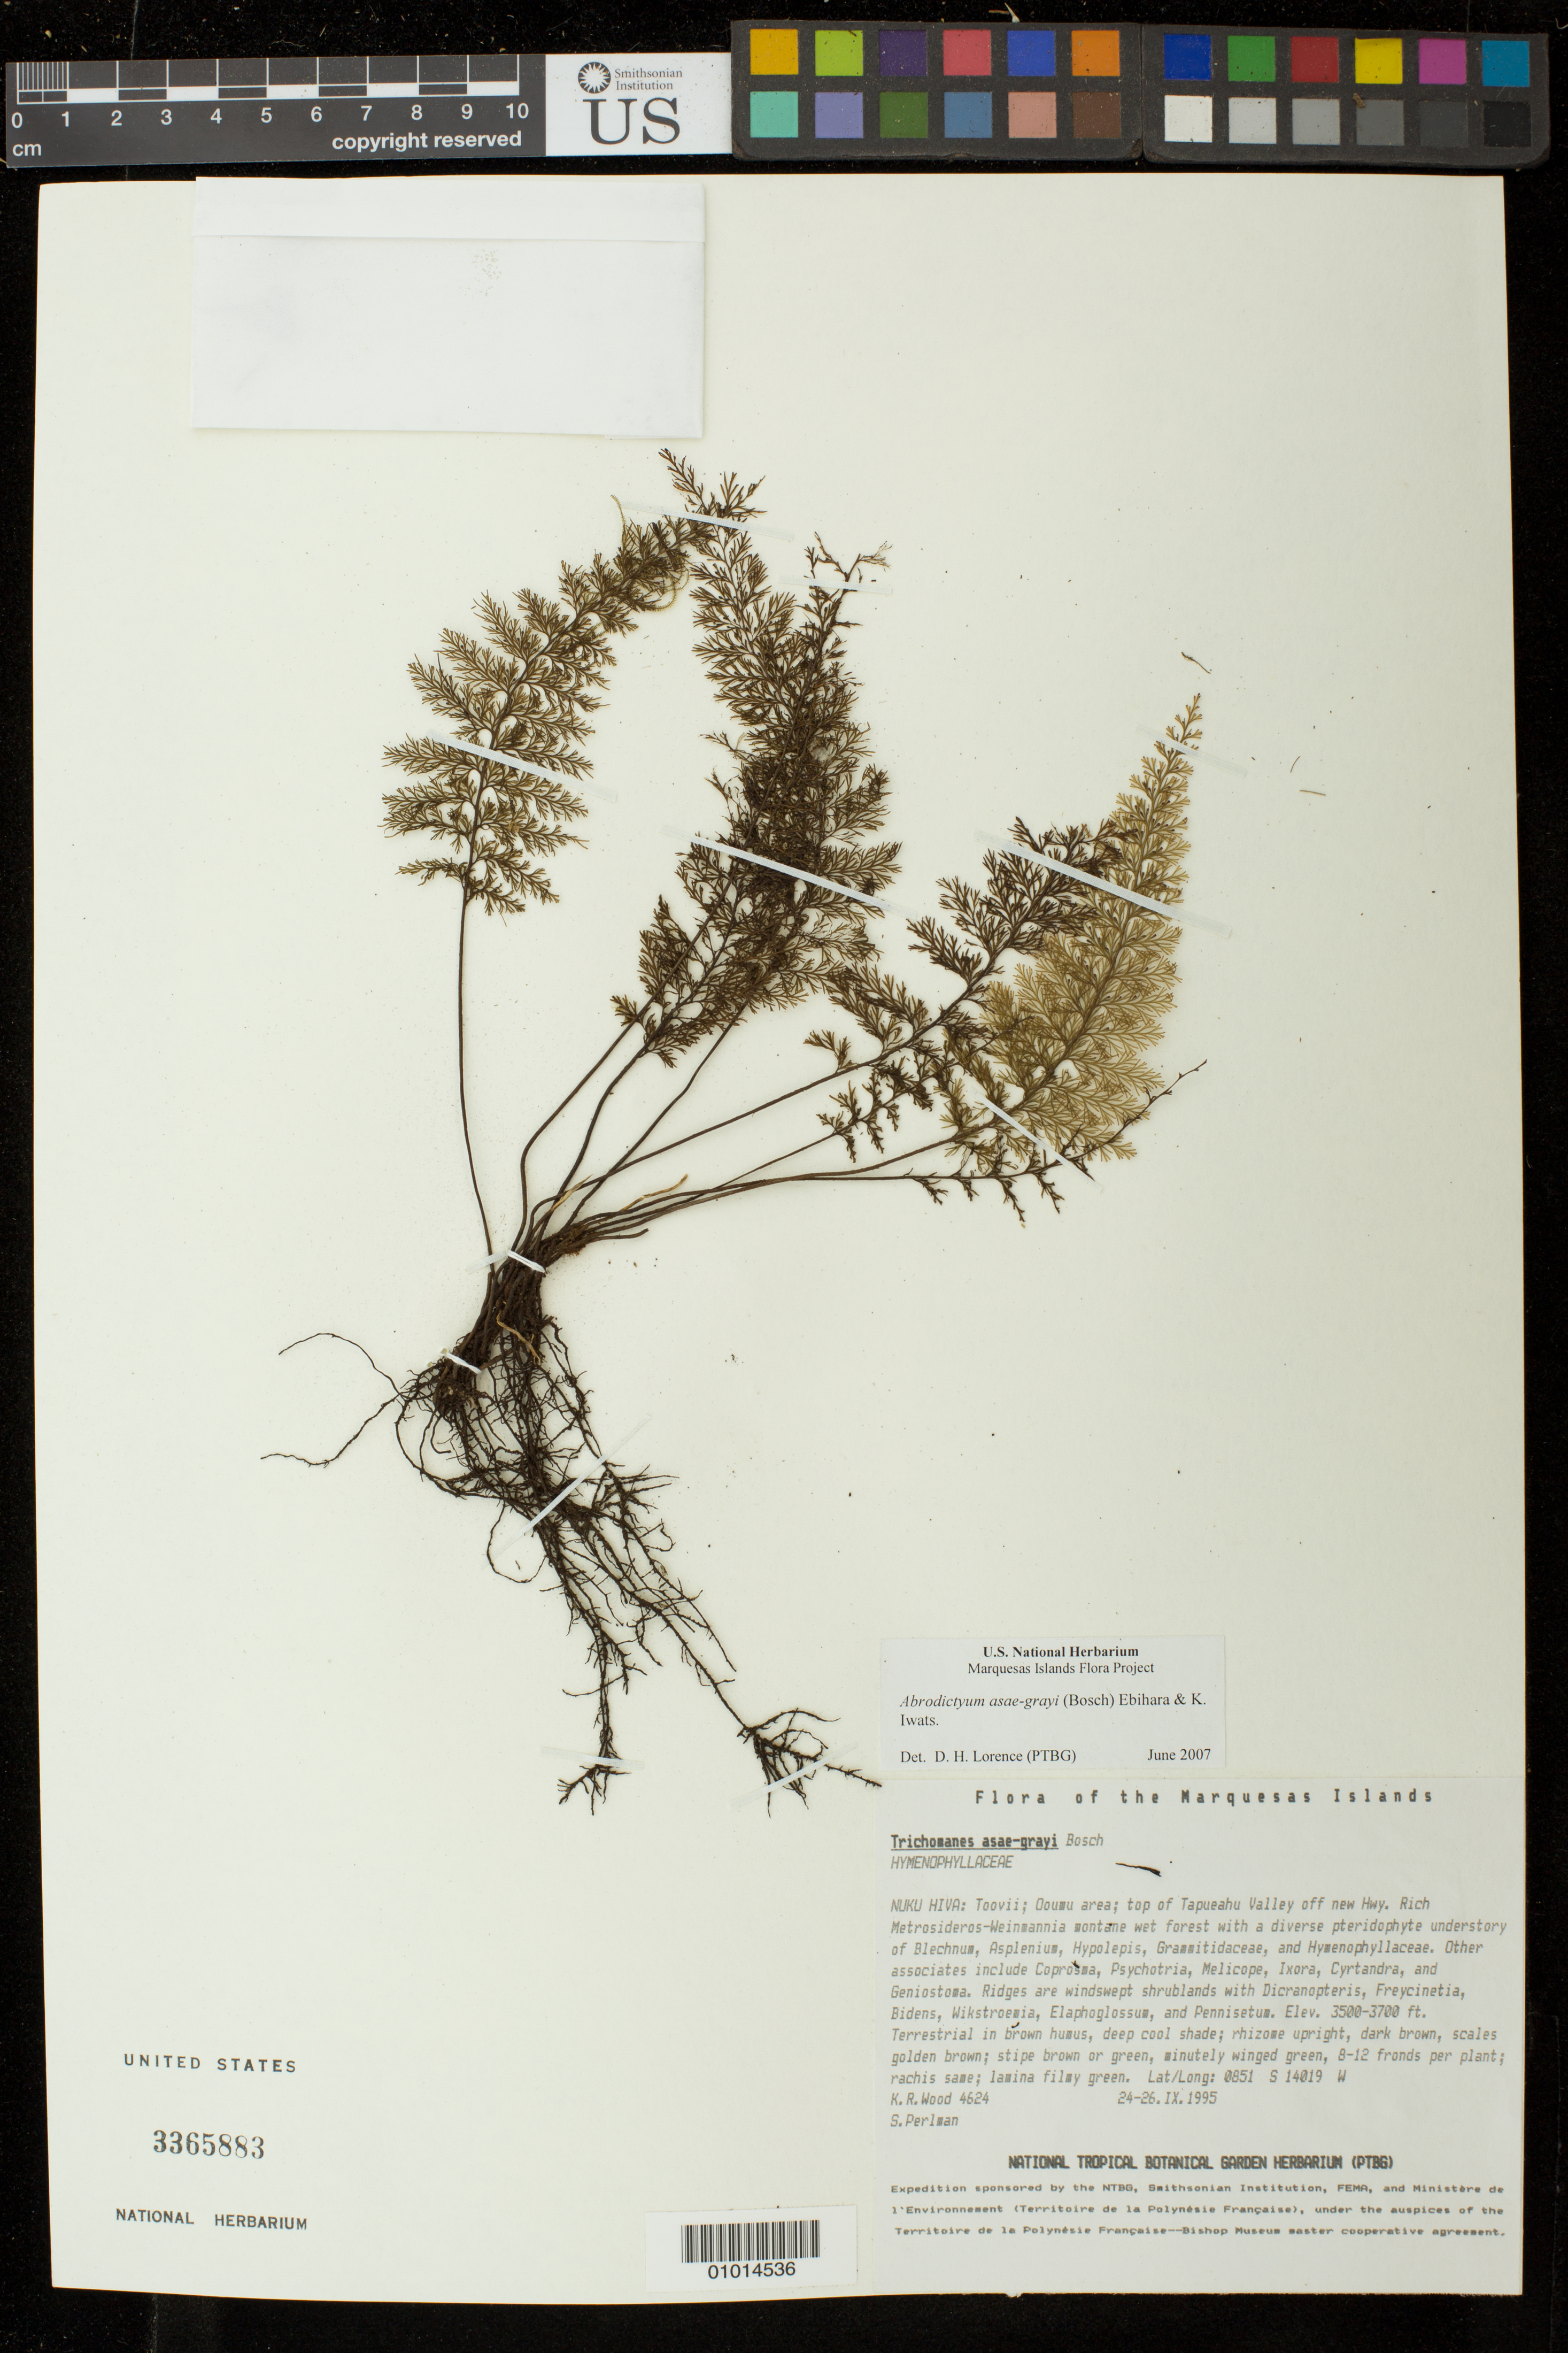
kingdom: Plantae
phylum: Tracheophyta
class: Polypodiopsida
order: Hymenophyllales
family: Hymenophyllaceae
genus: Abrodictyum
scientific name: Abrodictyum asae-grayi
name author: (Bosch) Ebihara & K. Iwats.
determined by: Lorence, David H., (PTBG), National Tropical Botanical Garden (UNITED STATES)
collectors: K. R. Wood & S. P. Perlman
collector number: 4624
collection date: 1995-09-24/1995-09-26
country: French Polynesia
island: Nuku Hiva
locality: Toovii, Ooumu area, top of Tapueahu Valley off new hwy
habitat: Rich Metrosideros-Weinmannia montane wet forests w/ diverse pteridophyte understory (Blechnum, Asplenium, Hypolepis, Grammitidaceae, Hymenophyllaceae)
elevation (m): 1067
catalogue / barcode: US 3365883